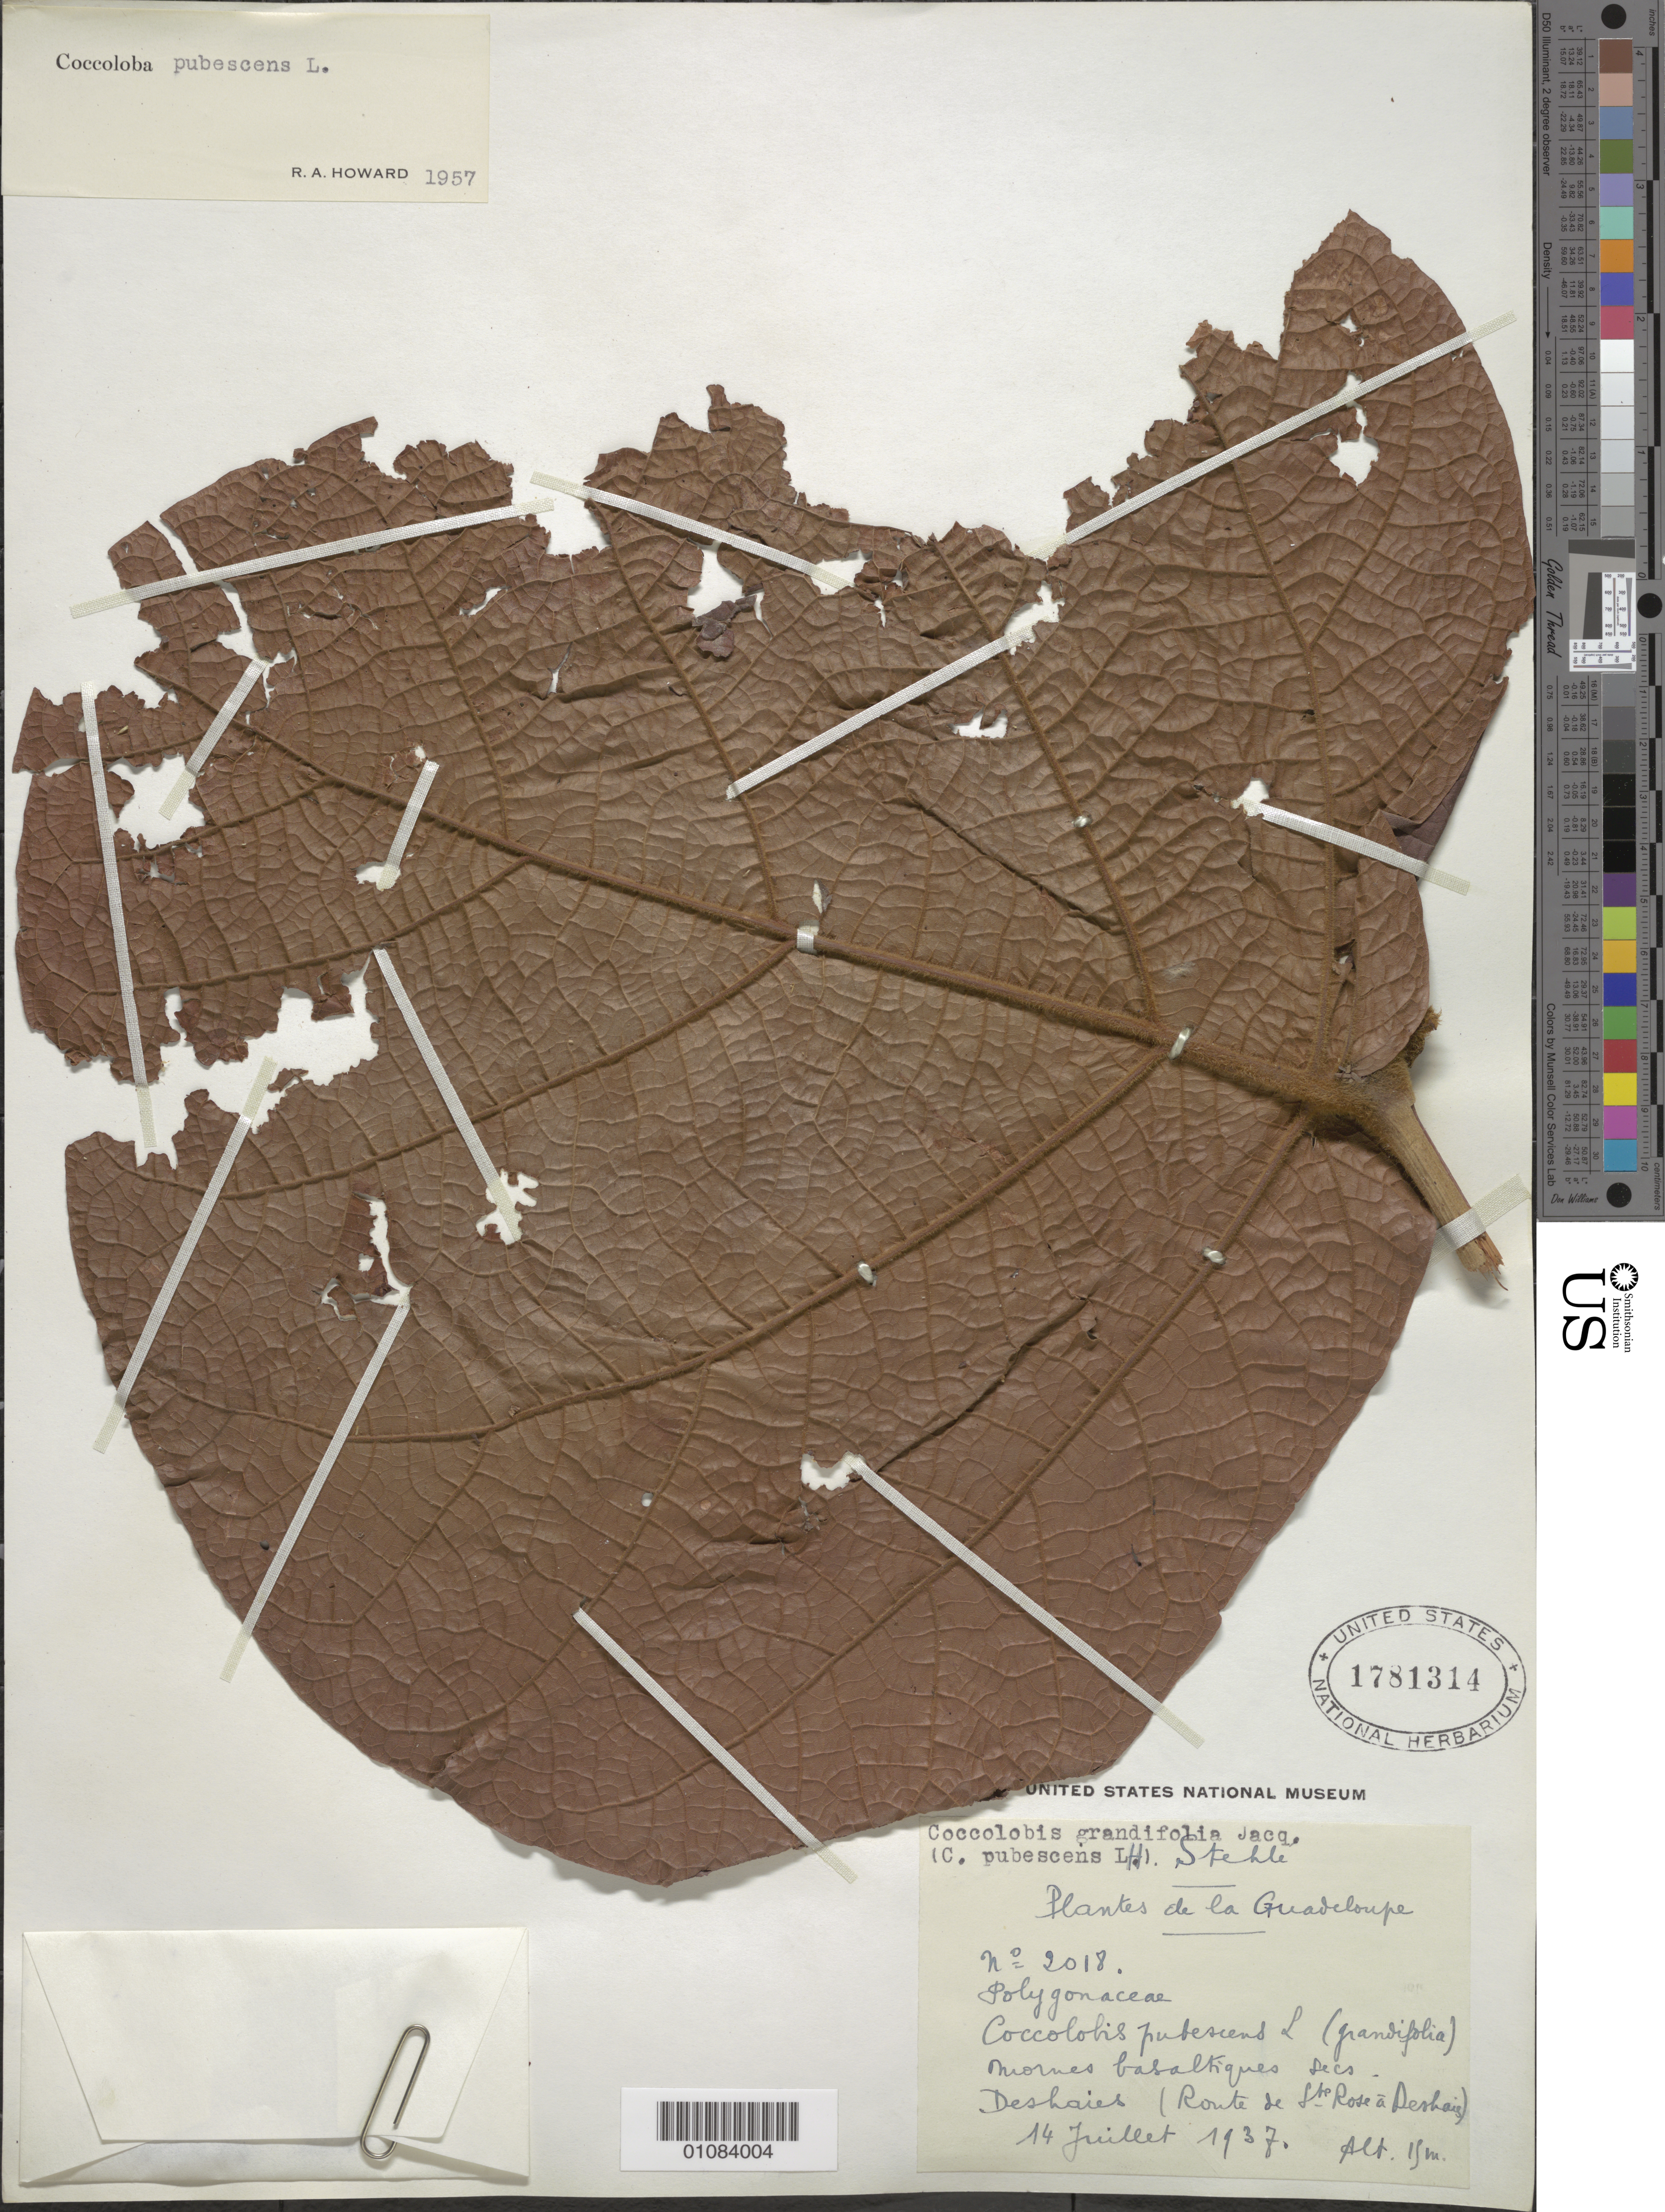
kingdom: Plantae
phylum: Tracheophyta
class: Magnoliopsida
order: Caryophyllales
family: Polygonaceae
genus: Coccoloba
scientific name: Coccoloba pubescens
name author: L.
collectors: H. Stehlé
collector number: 2018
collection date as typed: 14 Jul 1937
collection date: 1937-07-14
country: Guadeloupe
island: Basse Terre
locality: Deshaies (rout de Ste Rose a Deshais)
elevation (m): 15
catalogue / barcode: US 1781312